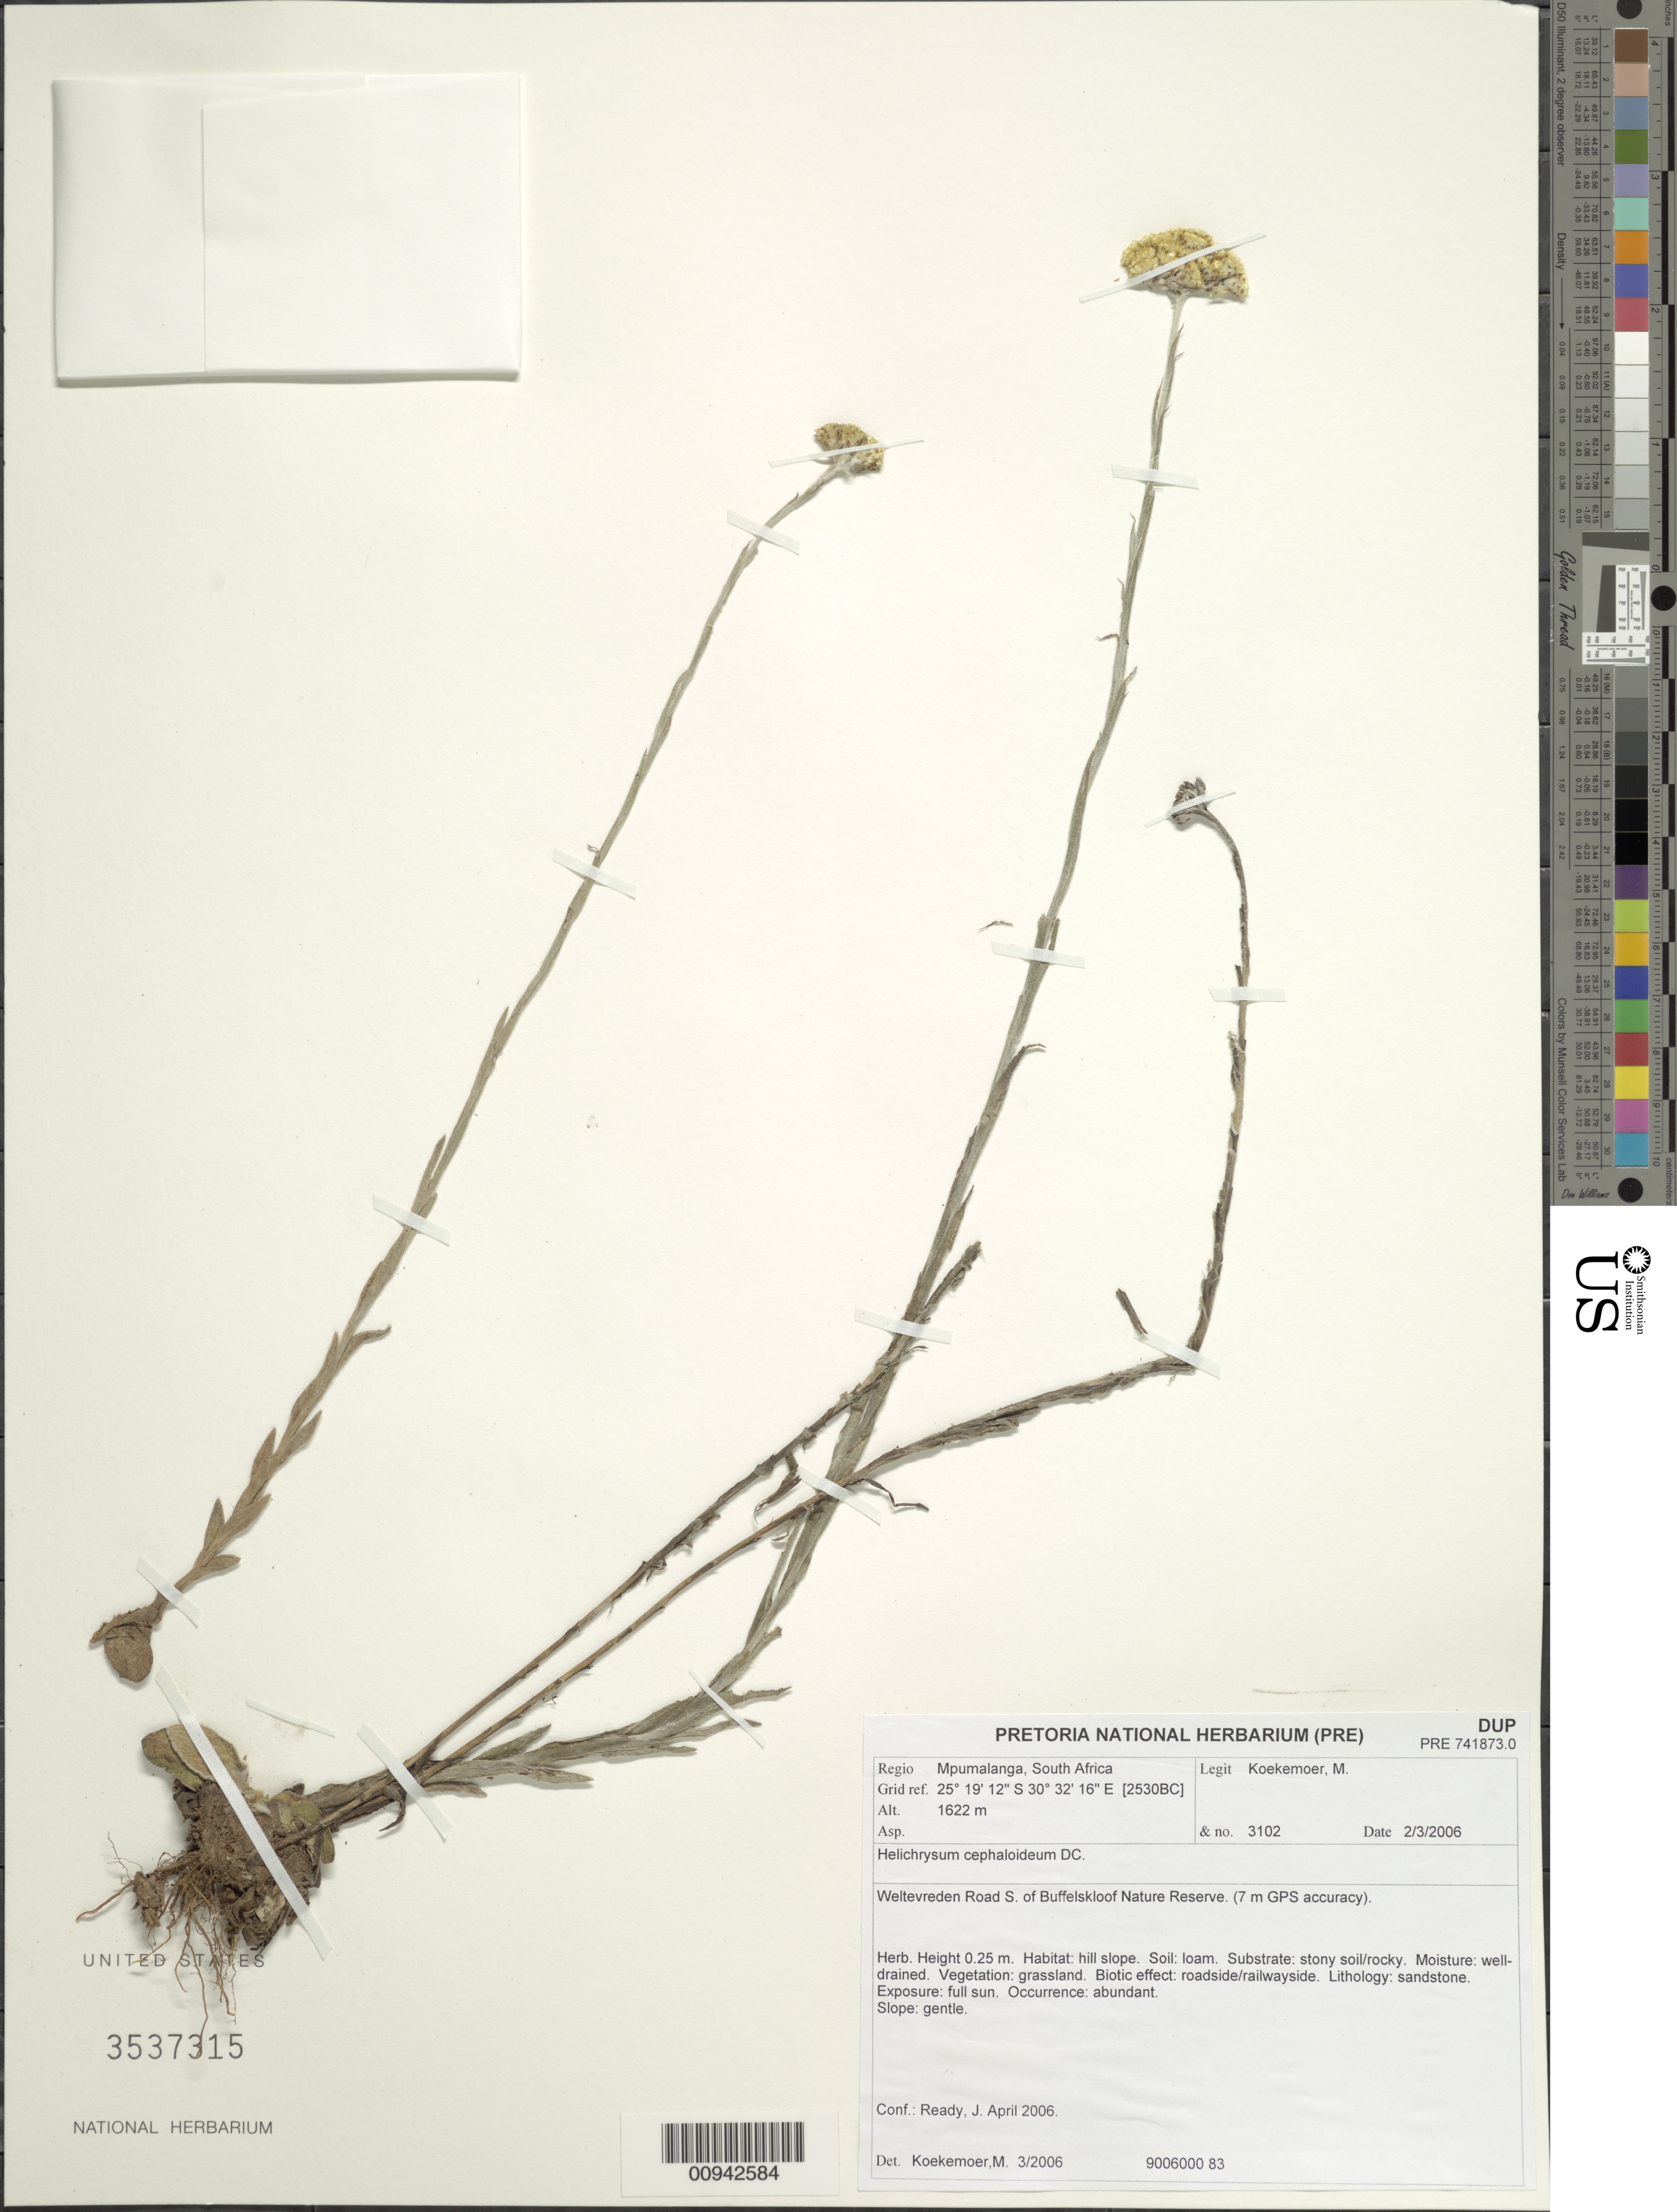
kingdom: Plantae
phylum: Tracheophyta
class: Magnoliopsida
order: Asterales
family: Asteraceae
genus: Helichrysum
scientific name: Helichrysum cephaloideum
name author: DC.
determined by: Koekemoer, M.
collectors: M. Koekemoer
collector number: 3102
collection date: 2006-03-02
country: South Africa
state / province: Mpumalanga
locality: Weltevreden Road S. of Buffelskloof Nature Reserve (7m GPS accuracy)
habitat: Hill slope. Loam. Stony soil/rocky. Well-drained. Grassland. Roadside/railwayside. Sandstone. Full sun. Gentle slope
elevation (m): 1622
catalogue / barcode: US 3537315